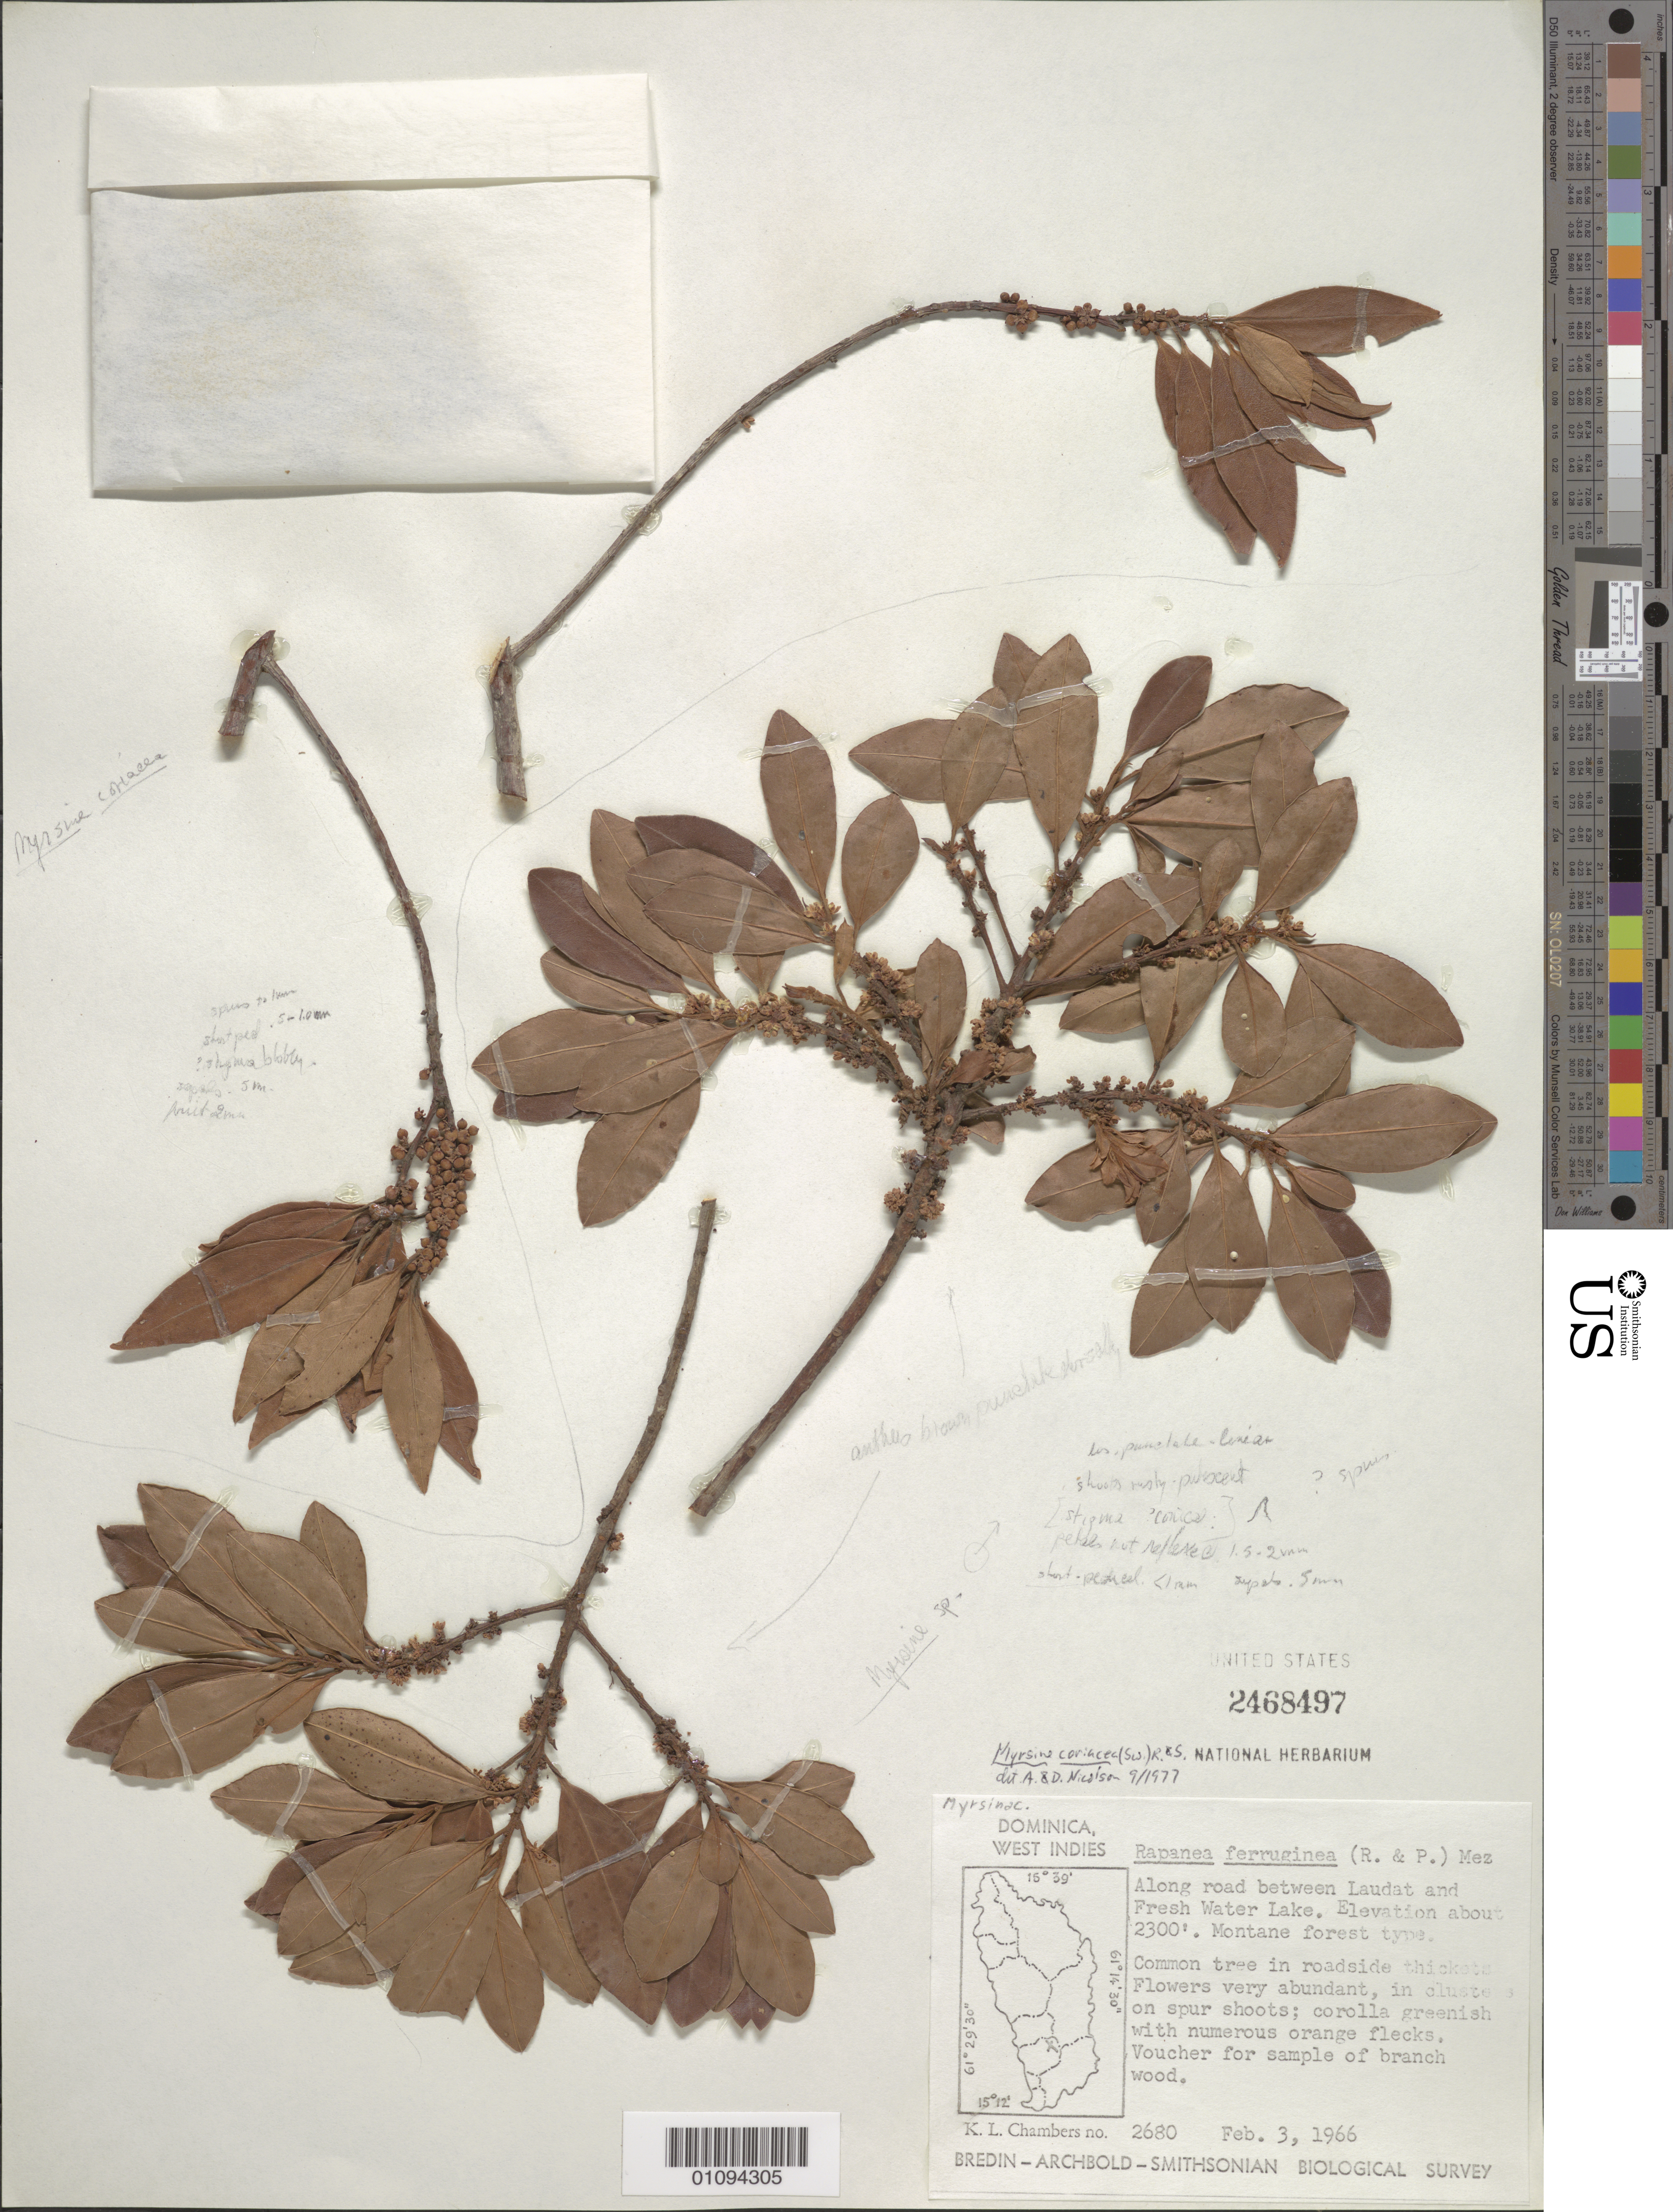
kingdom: Plantae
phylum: Tracheophyta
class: Magnoliopsida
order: Ericales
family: Primulaceae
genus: Myrsine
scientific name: Myrsine coriacea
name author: (Sw.) R. Br. ex Roem. & Schult.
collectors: K. L. Chambers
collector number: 2680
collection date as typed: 03 Feb 1966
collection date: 1966-02-03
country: Dominica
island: Dominica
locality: Between Laudat and Fresh Water Lake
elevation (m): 701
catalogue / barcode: US 2468497